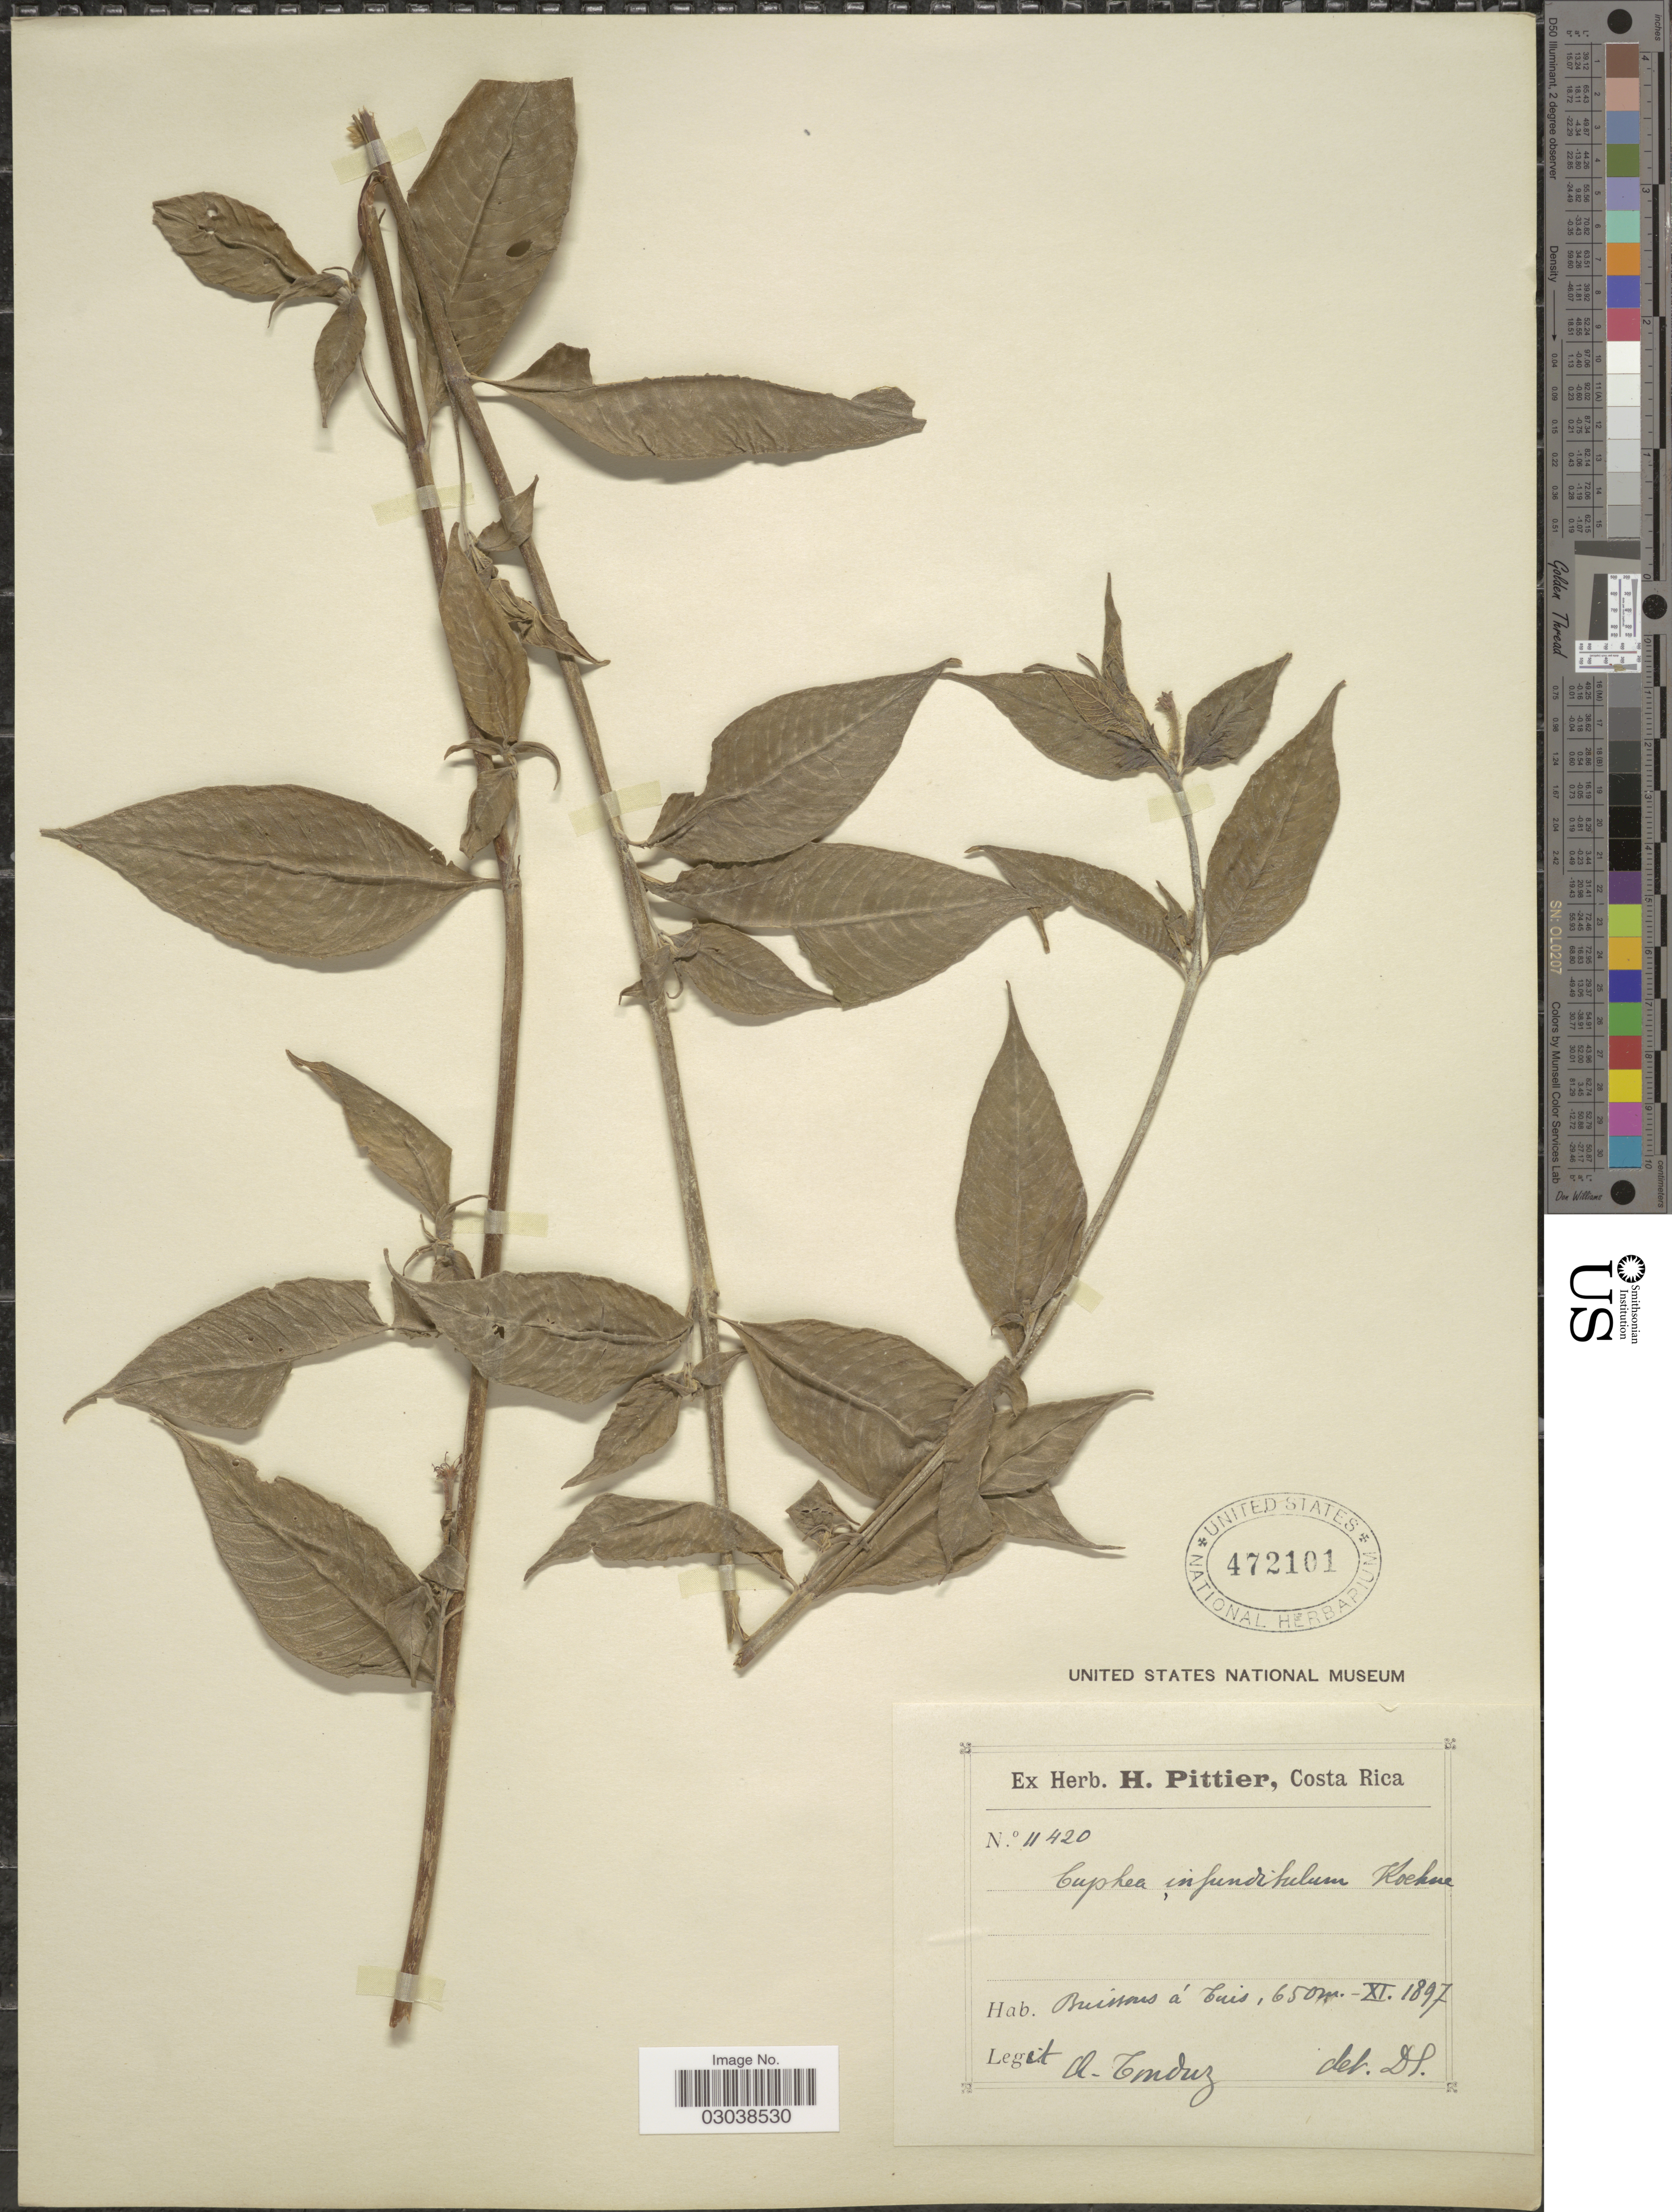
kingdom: Plantae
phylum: Tracheophyta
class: Magnoliopsida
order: Myrtales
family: Lythraceae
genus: Cuphea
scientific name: Cuphea infundibulum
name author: Koehne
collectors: A. Tonduz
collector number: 11420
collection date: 1897-11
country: Costa Rica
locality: Buissons á Tuis.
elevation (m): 650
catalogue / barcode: US 472101